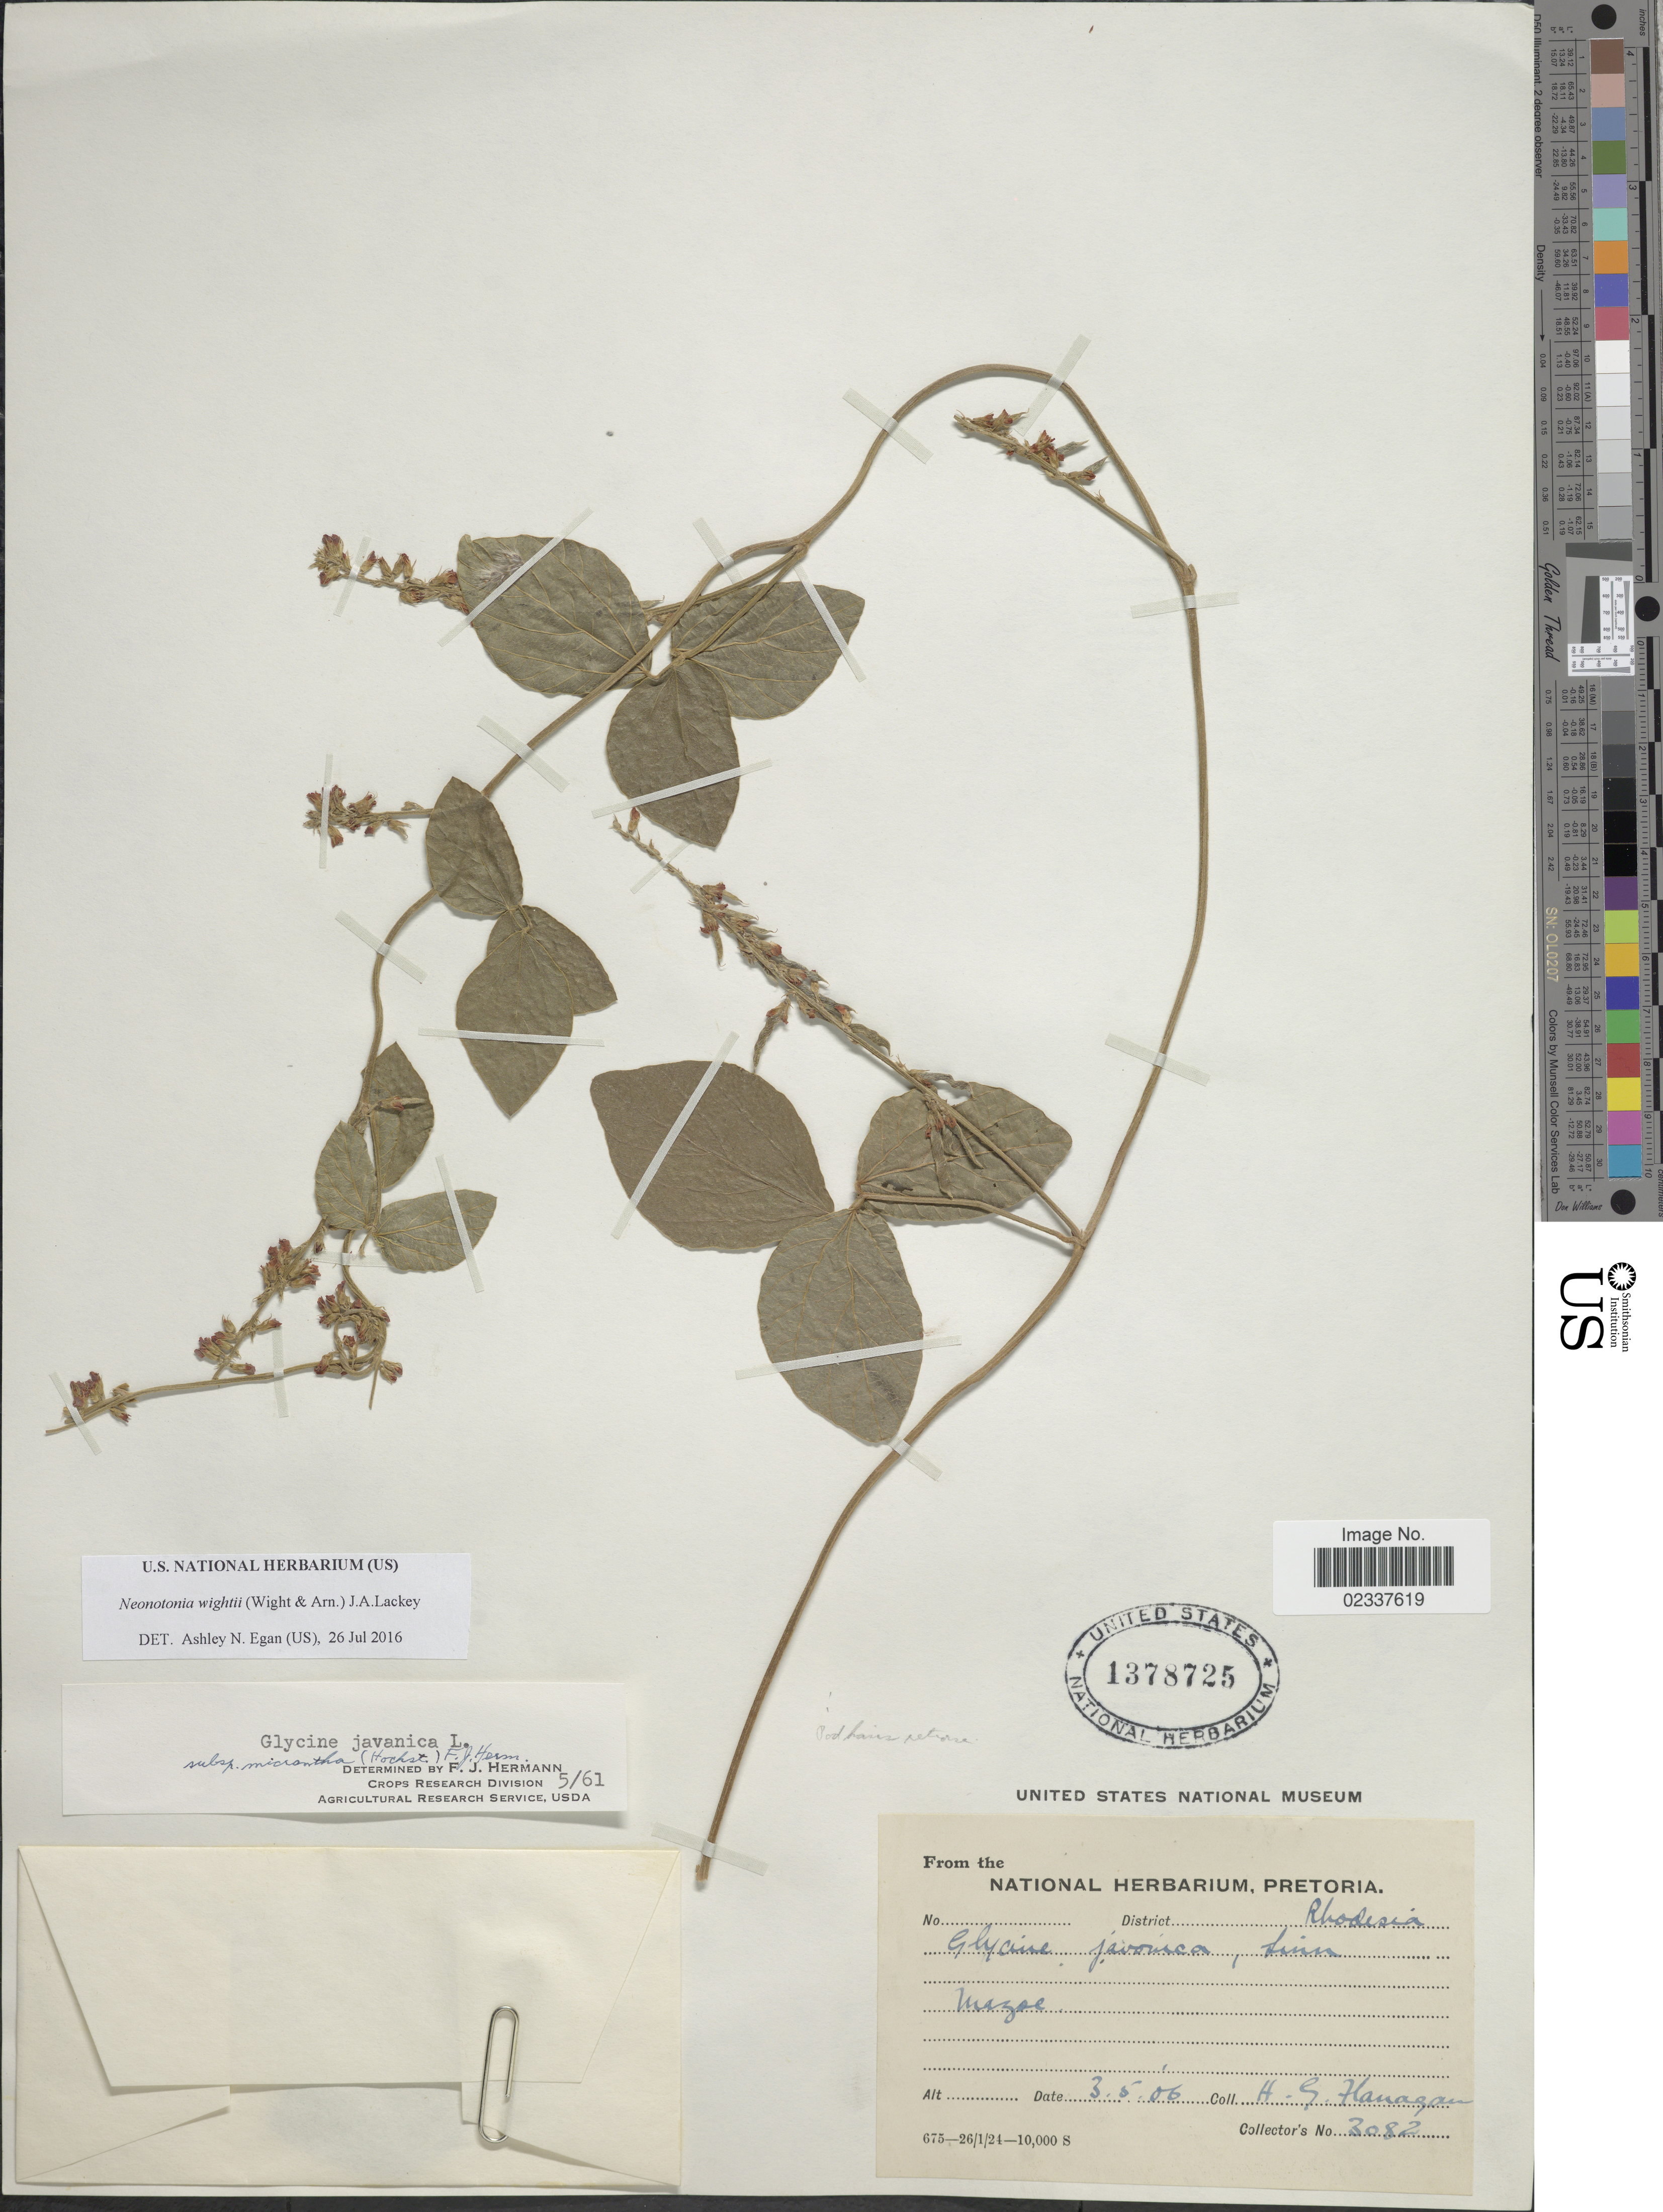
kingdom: Plantae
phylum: Tracheophyta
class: Magnoliopsida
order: Fabales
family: Fabaceae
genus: Neonotonia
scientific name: Neonotonia wightii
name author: (Arn.) J.A. Lackey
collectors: H. Hanagan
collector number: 3082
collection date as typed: Transcribed d/m/y: 3/5/6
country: Zimbabwe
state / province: Mashonaland Central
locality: Rhodesia, Mazoe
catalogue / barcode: US 1378725